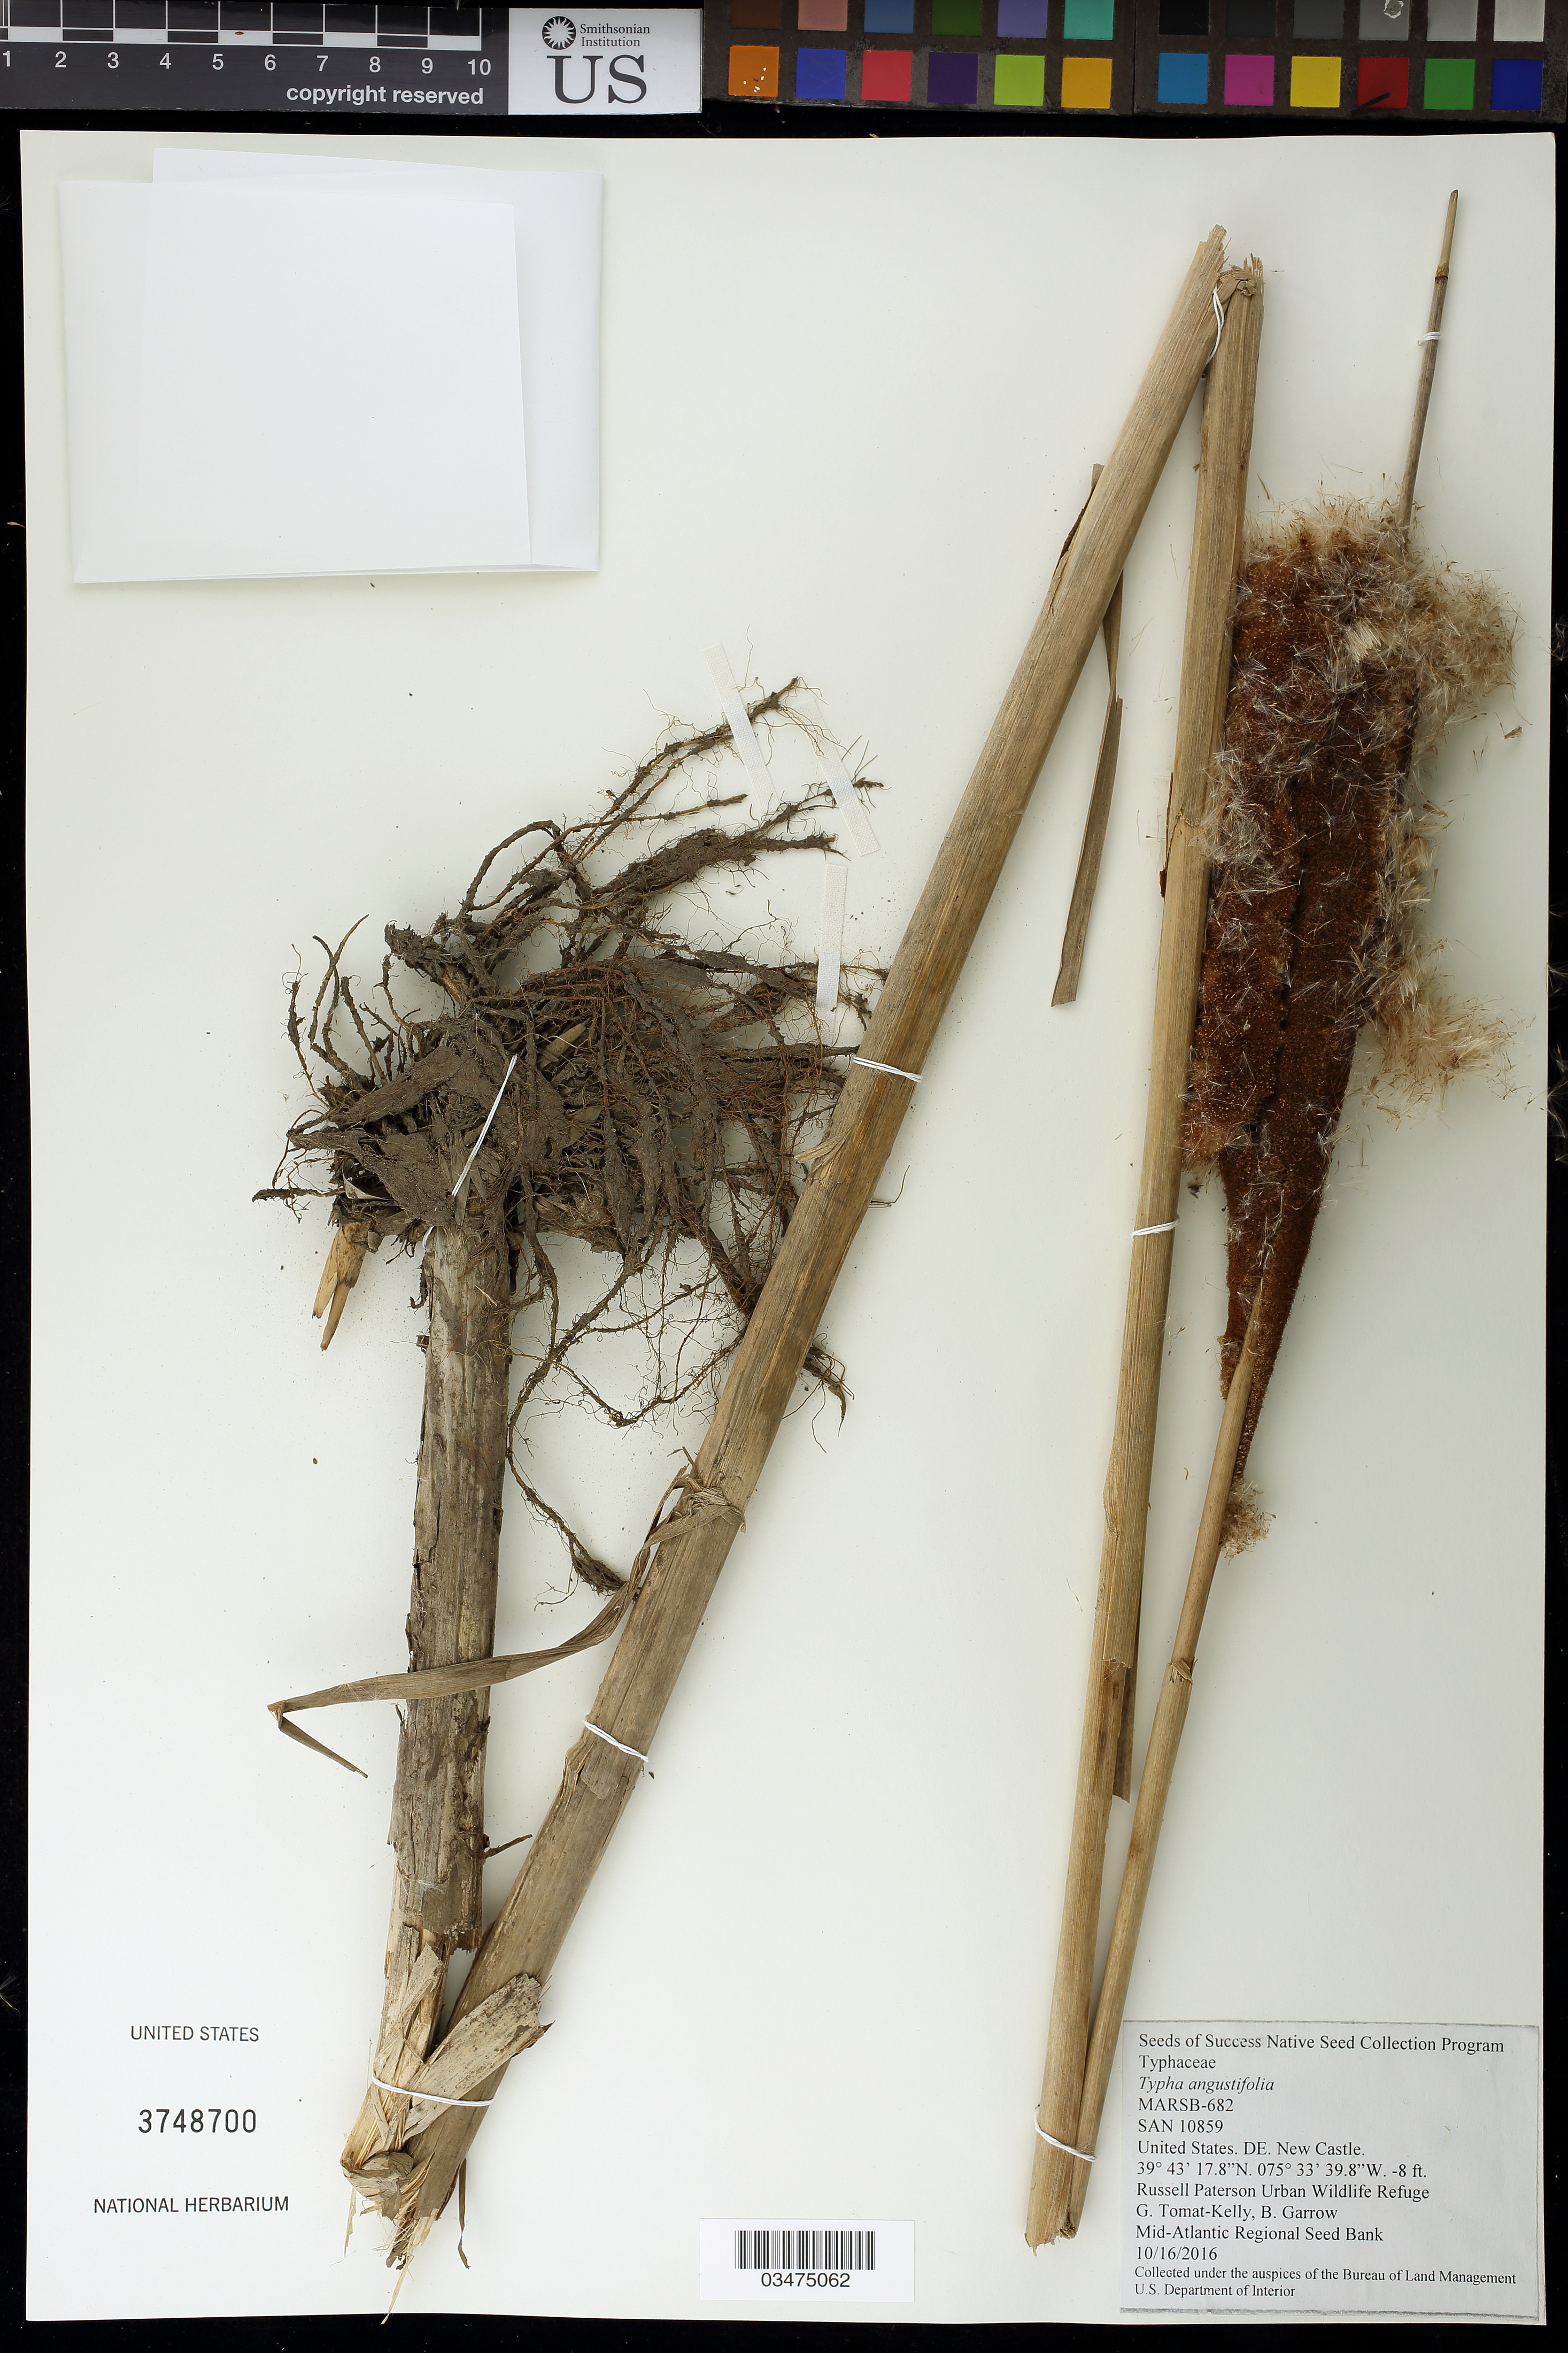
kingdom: Plantae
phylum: Tracheophyta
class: Liliopsida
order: Poales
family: Typhaceae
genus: Typha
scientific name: Typha angustifolia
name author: L.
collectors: G. Tomat-Kelly & B. Garrow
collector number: MARSB-682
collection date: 2016-10-16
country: United States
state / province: Delaware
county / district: New Castle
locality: Russell Paterson Urban Wildlife Refuge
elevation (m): -2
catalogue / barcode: US 3748700